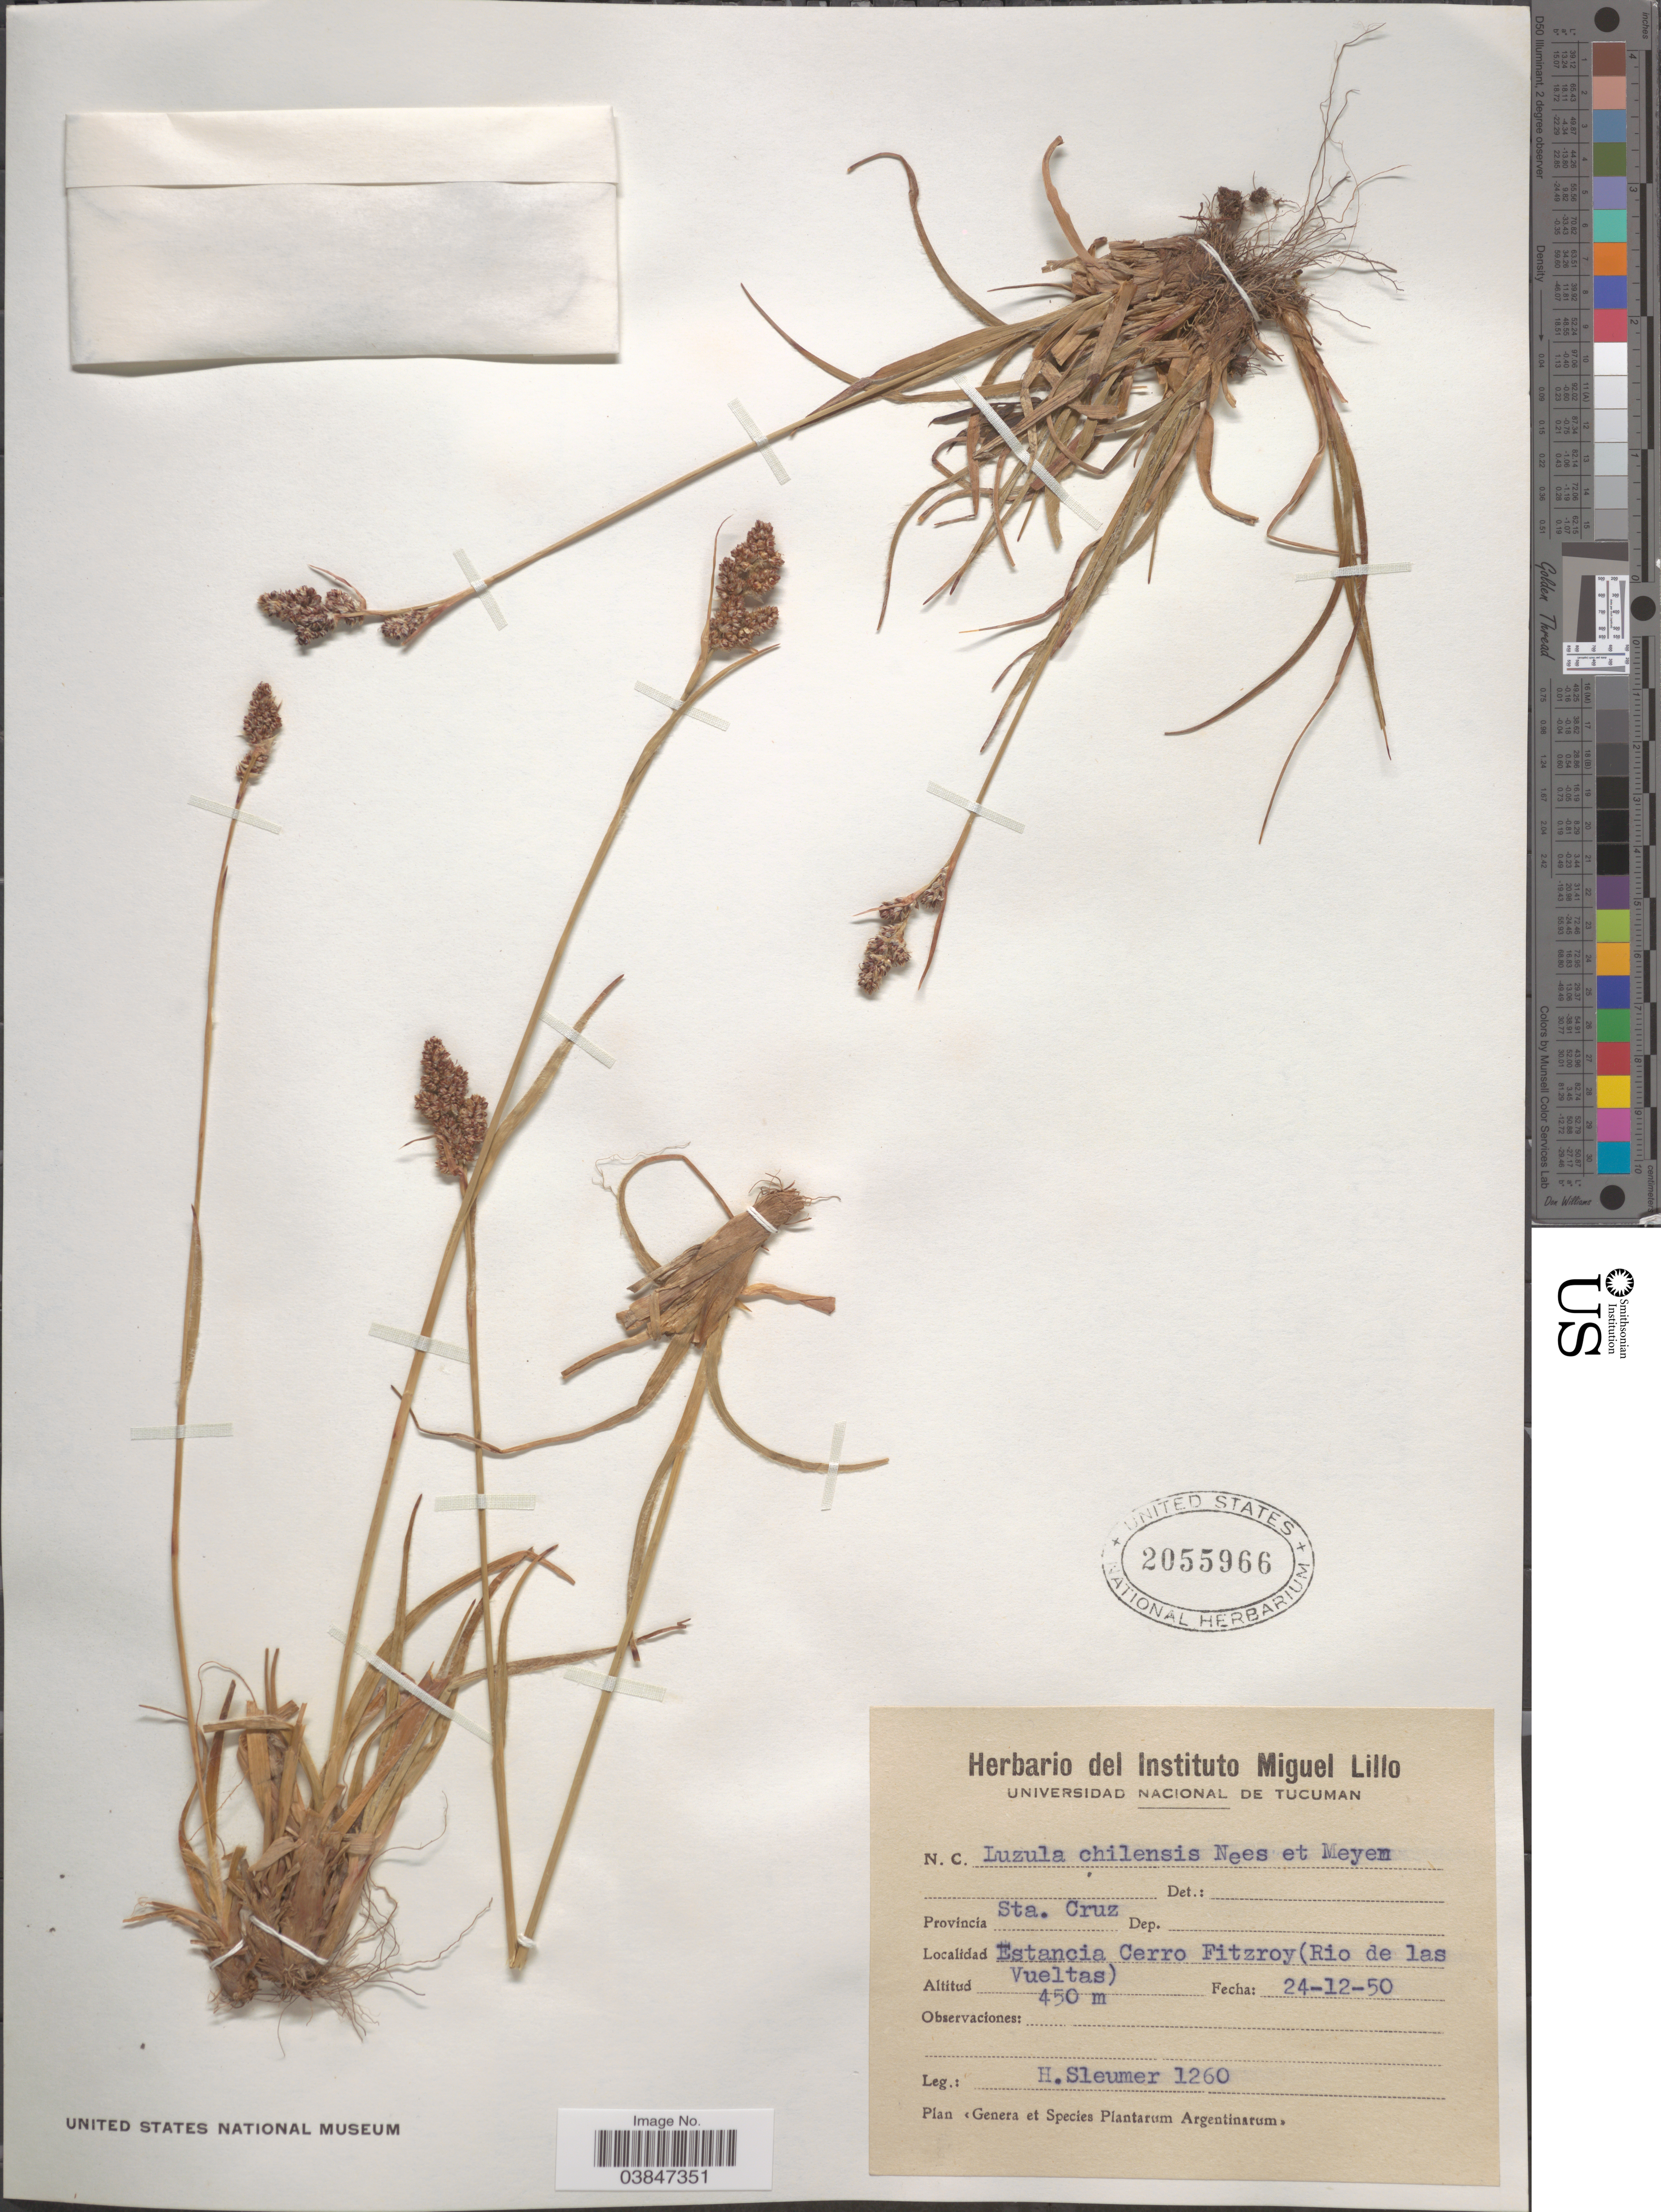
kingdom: Plantae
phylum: Tracheophyta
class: Liliopsida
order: Poales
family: Juncaceae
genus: Luzula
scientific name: Luzula chilensis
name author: Nees & Meyen ex Kunth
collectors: H. O. Sleumer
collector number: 1260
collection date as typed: Transcribed d/m/y: 24/12/50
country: Argentina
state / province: Santa Cruz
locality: Estancia Cerro Fitzroy (Rio de las Vueltas).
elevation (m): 450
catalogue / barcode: US 2055966